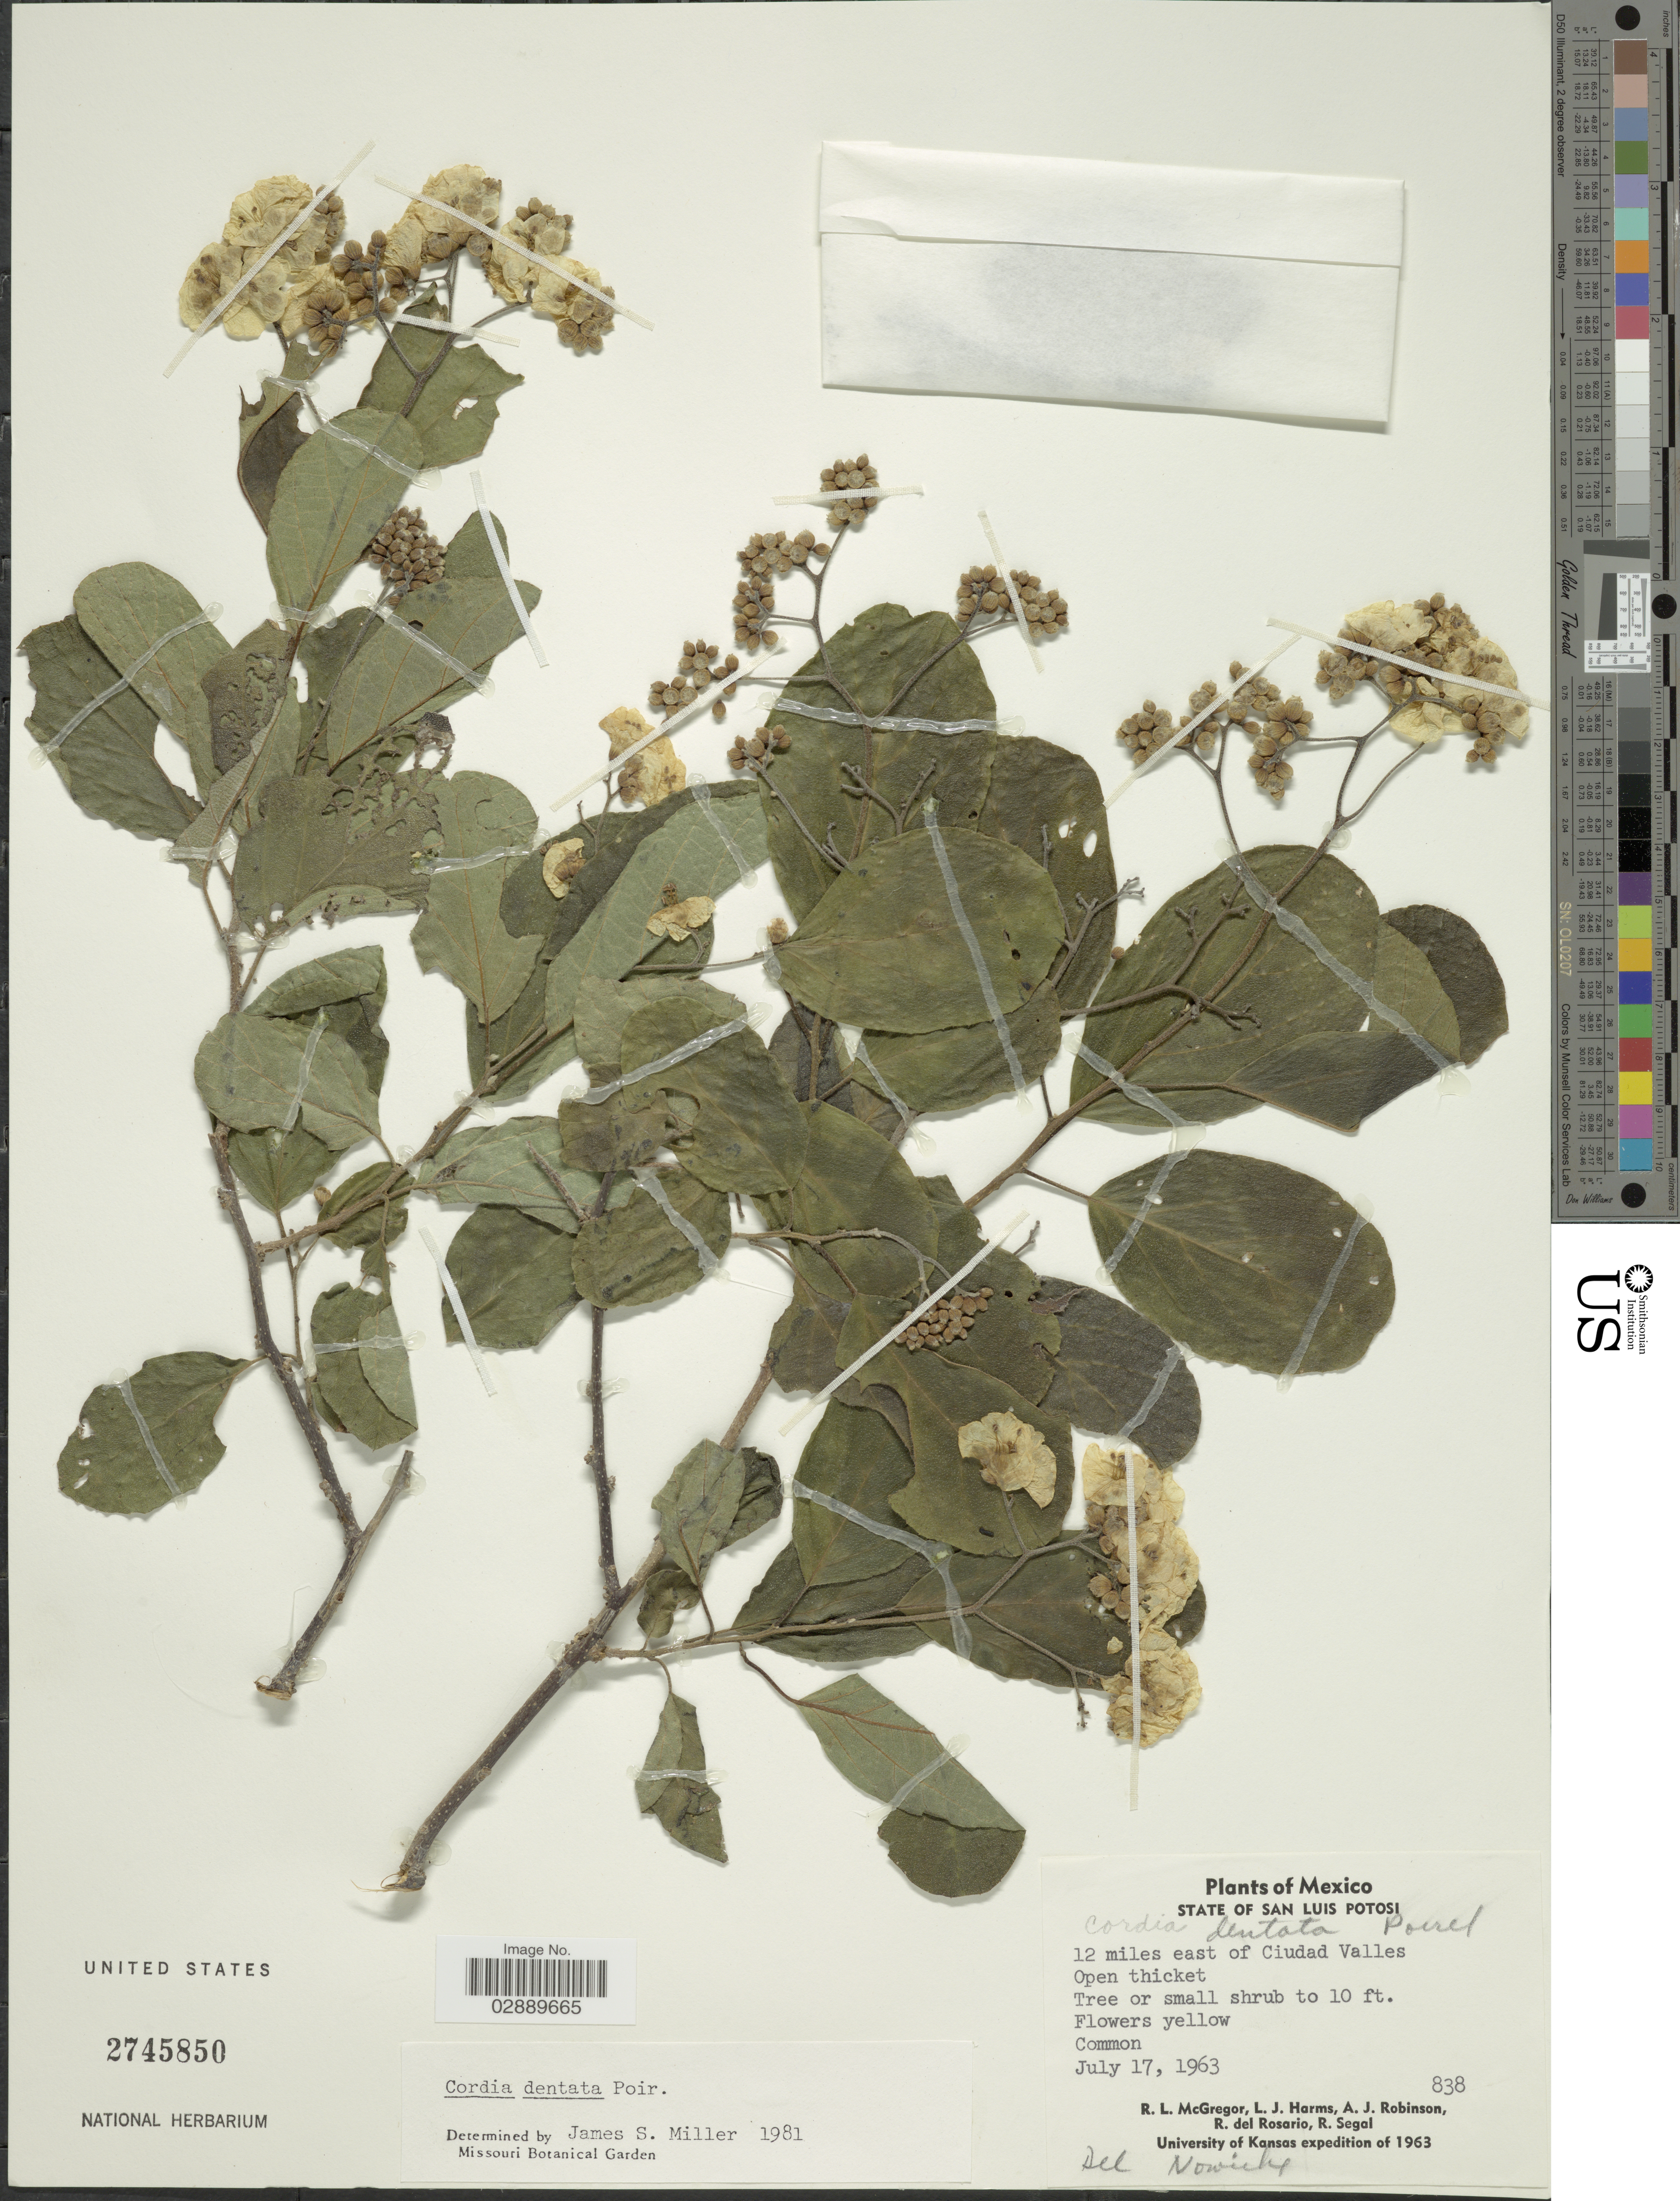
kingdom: Plantae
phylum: Tracheophyta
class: Magnoliopsida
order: Boraginales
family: Cordiaceae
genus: Cordia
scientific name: Cordia dentata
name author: Poir.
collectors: R. McGregor, L. Harms, A. J. Robinson, R. del Rosario & R. Segal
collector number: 838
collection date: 1963-07-17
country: Mexico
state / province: San Luis Potosí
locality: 12 miles east of Ciudad Valles. Open thicket.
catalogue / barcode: US 2745850